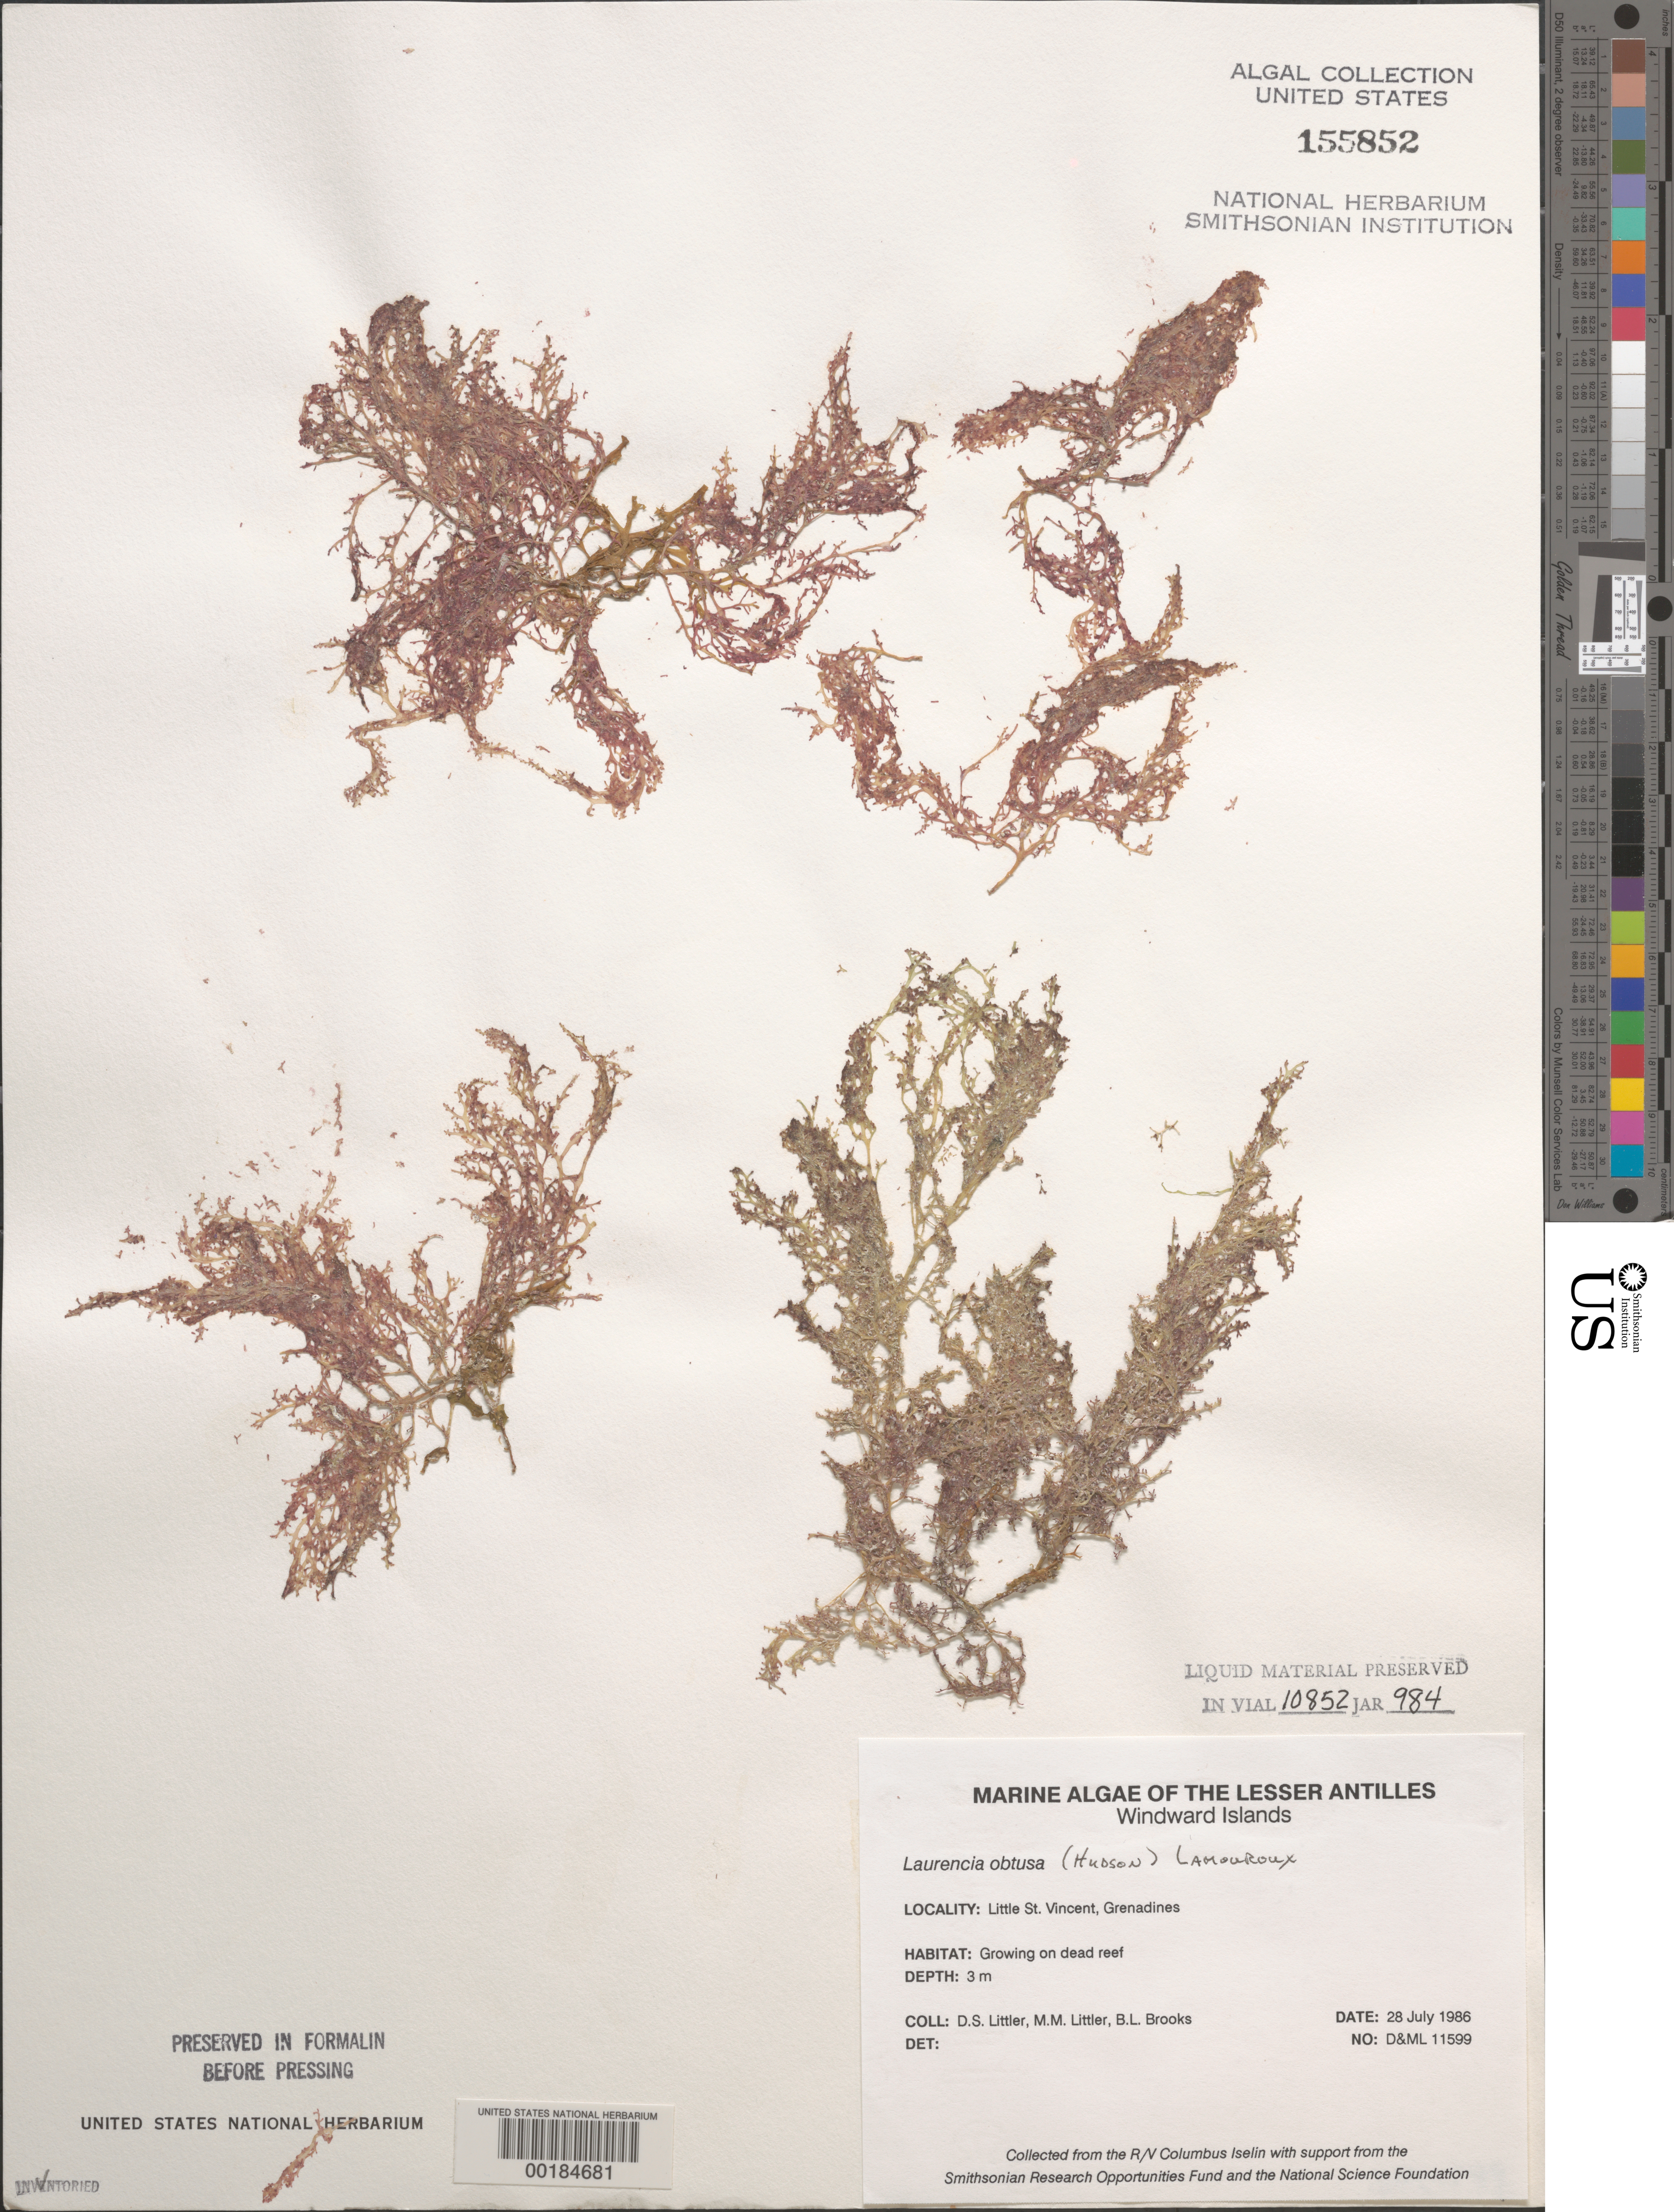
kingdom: Plantae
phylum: Rhodophyta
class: Florideophyceae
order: Ceramiales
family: Rhodomelaceae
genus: Laurencia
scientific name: Laurencia obtusa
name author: (Huds.) J.V.Lamouroux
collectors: D. S. Littler, M. M. Littler & B. Brooks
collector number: D&ML 11599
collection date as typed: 28 Jul 1986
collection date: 1986-07-28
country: St. Vincent - Grenadines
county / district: Grenadines Parish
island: Little Saint Vincent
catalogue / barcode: US 155852